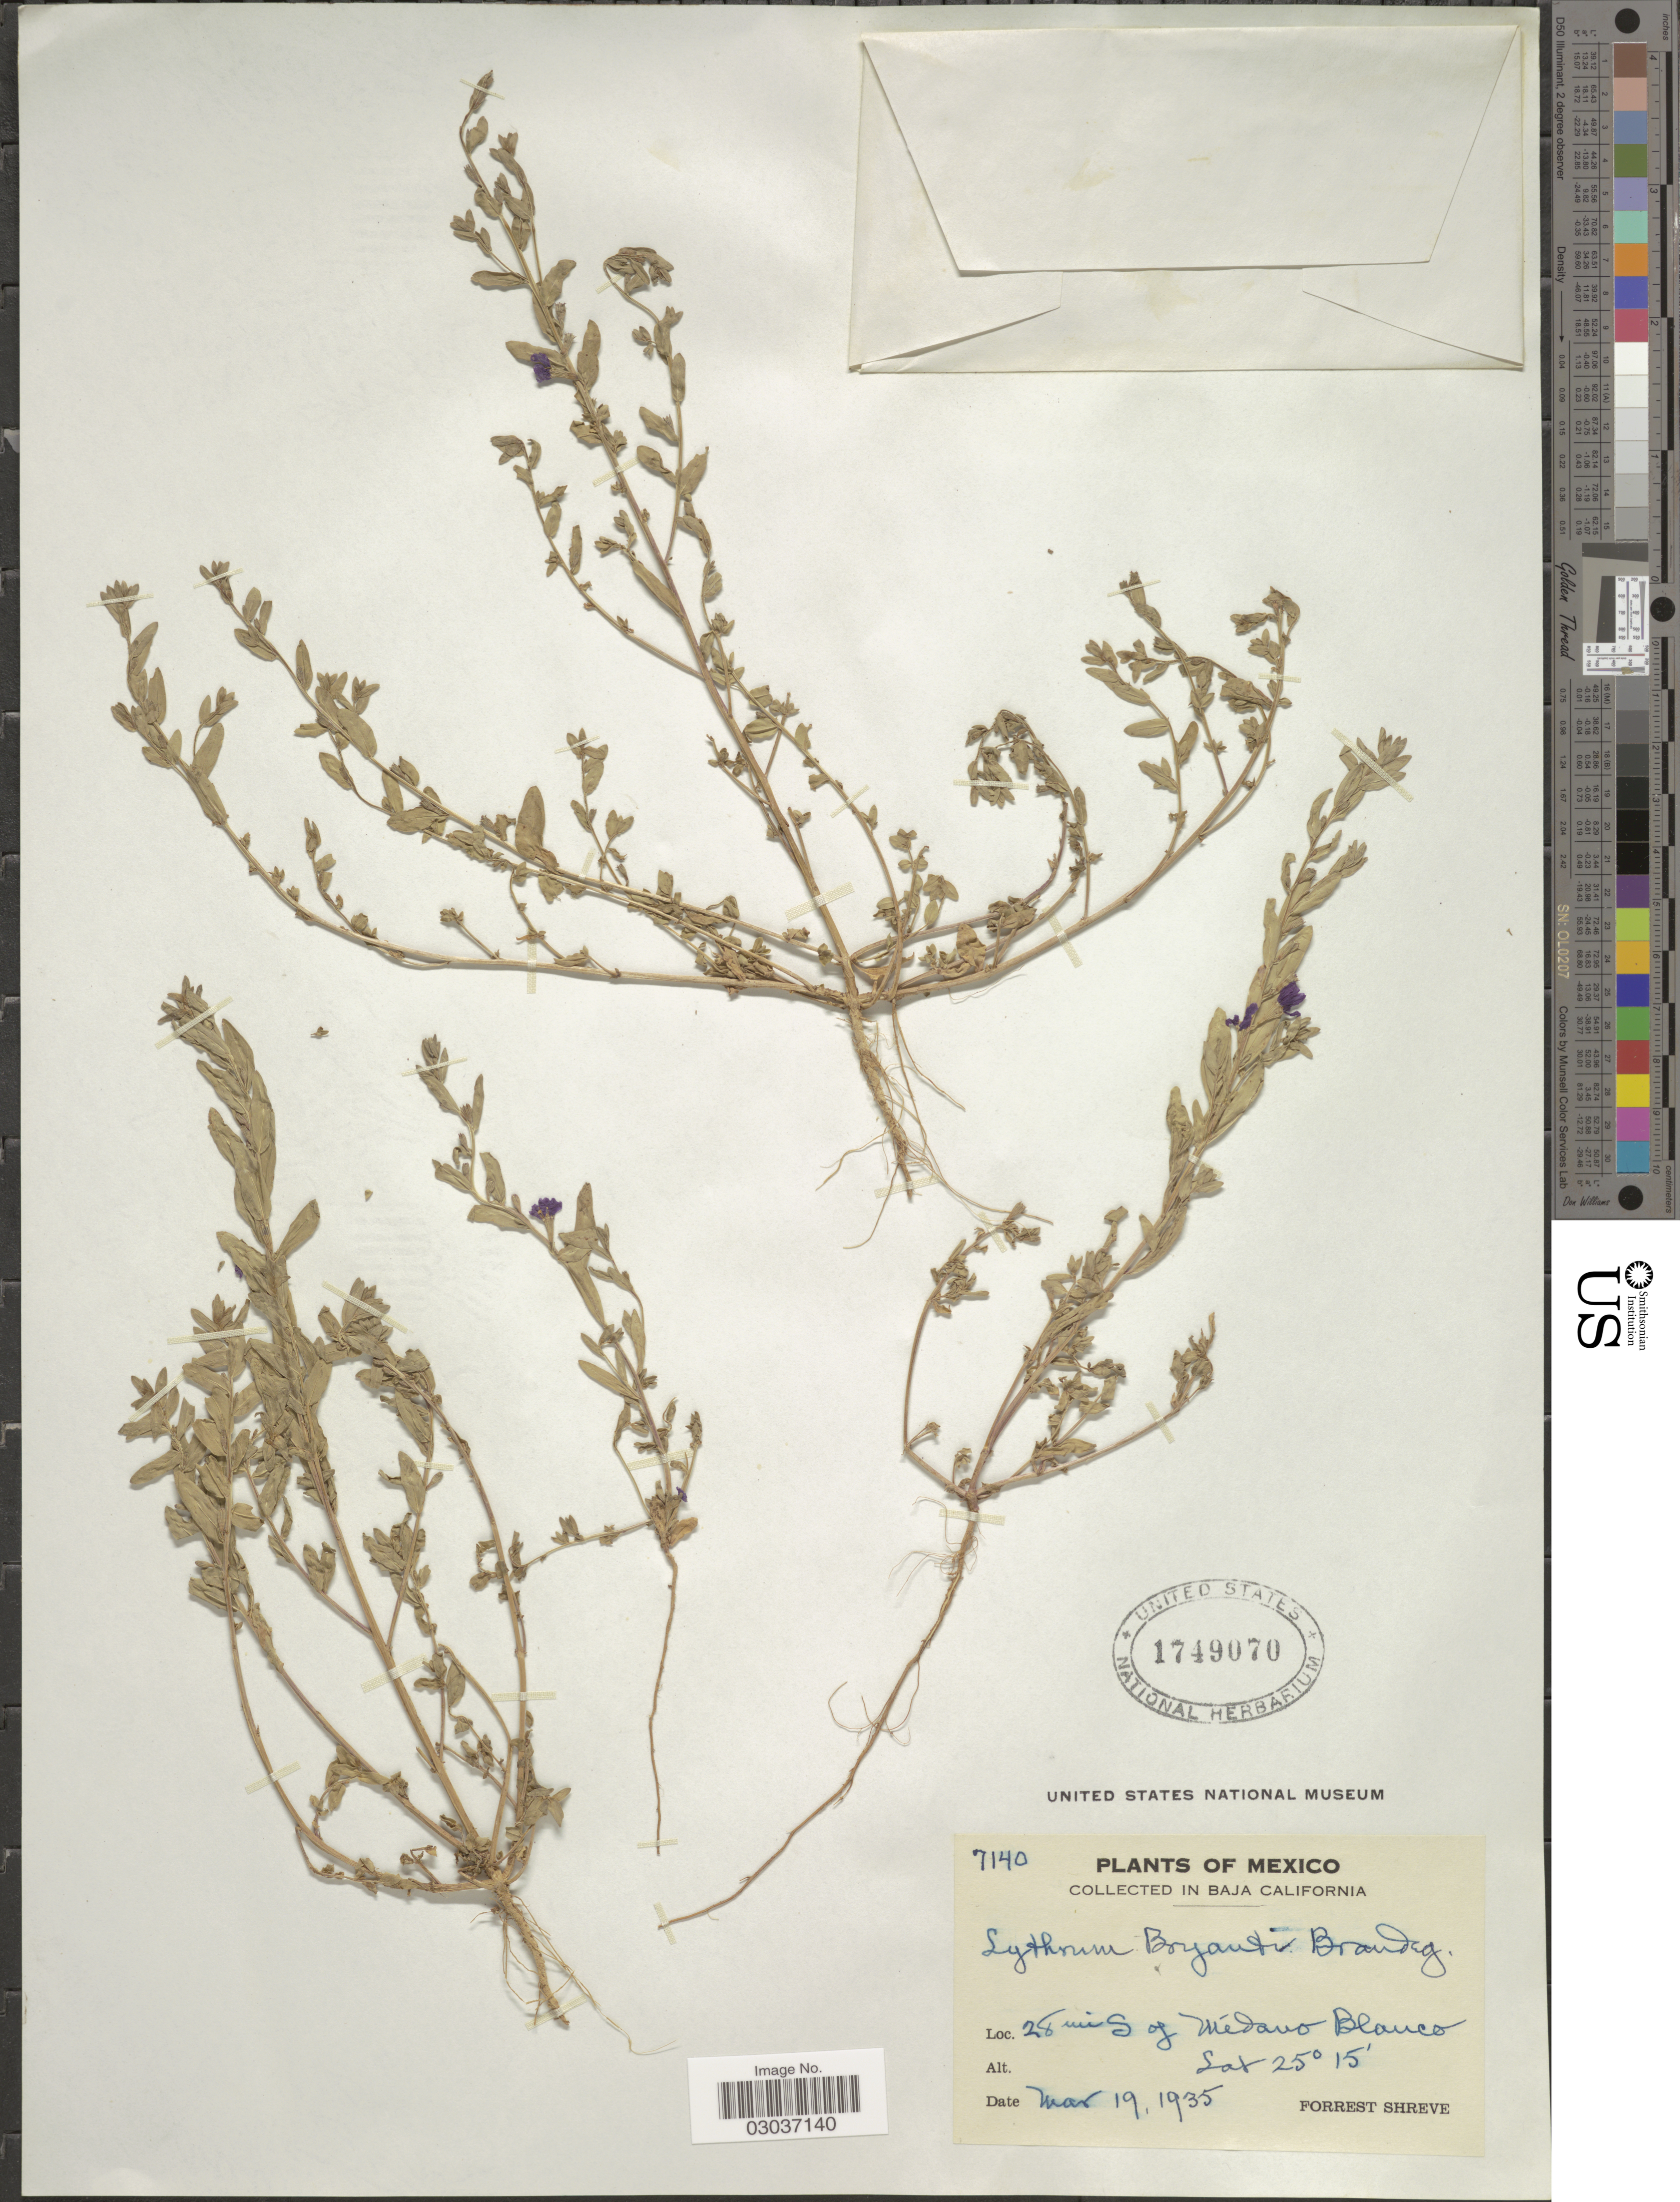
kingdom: Plantae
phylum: Tracheophyta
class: Magnoliopsida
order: Myrtales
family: Lythraceae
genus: Lythrum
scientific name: Lythrum bryantii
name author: Brandegee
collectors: F. Shreve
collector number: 7140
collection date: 1935-03-19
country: Mexico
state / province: Baja California Sur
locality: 28 mi S of Médano Blanco.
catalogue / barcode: US 1749070